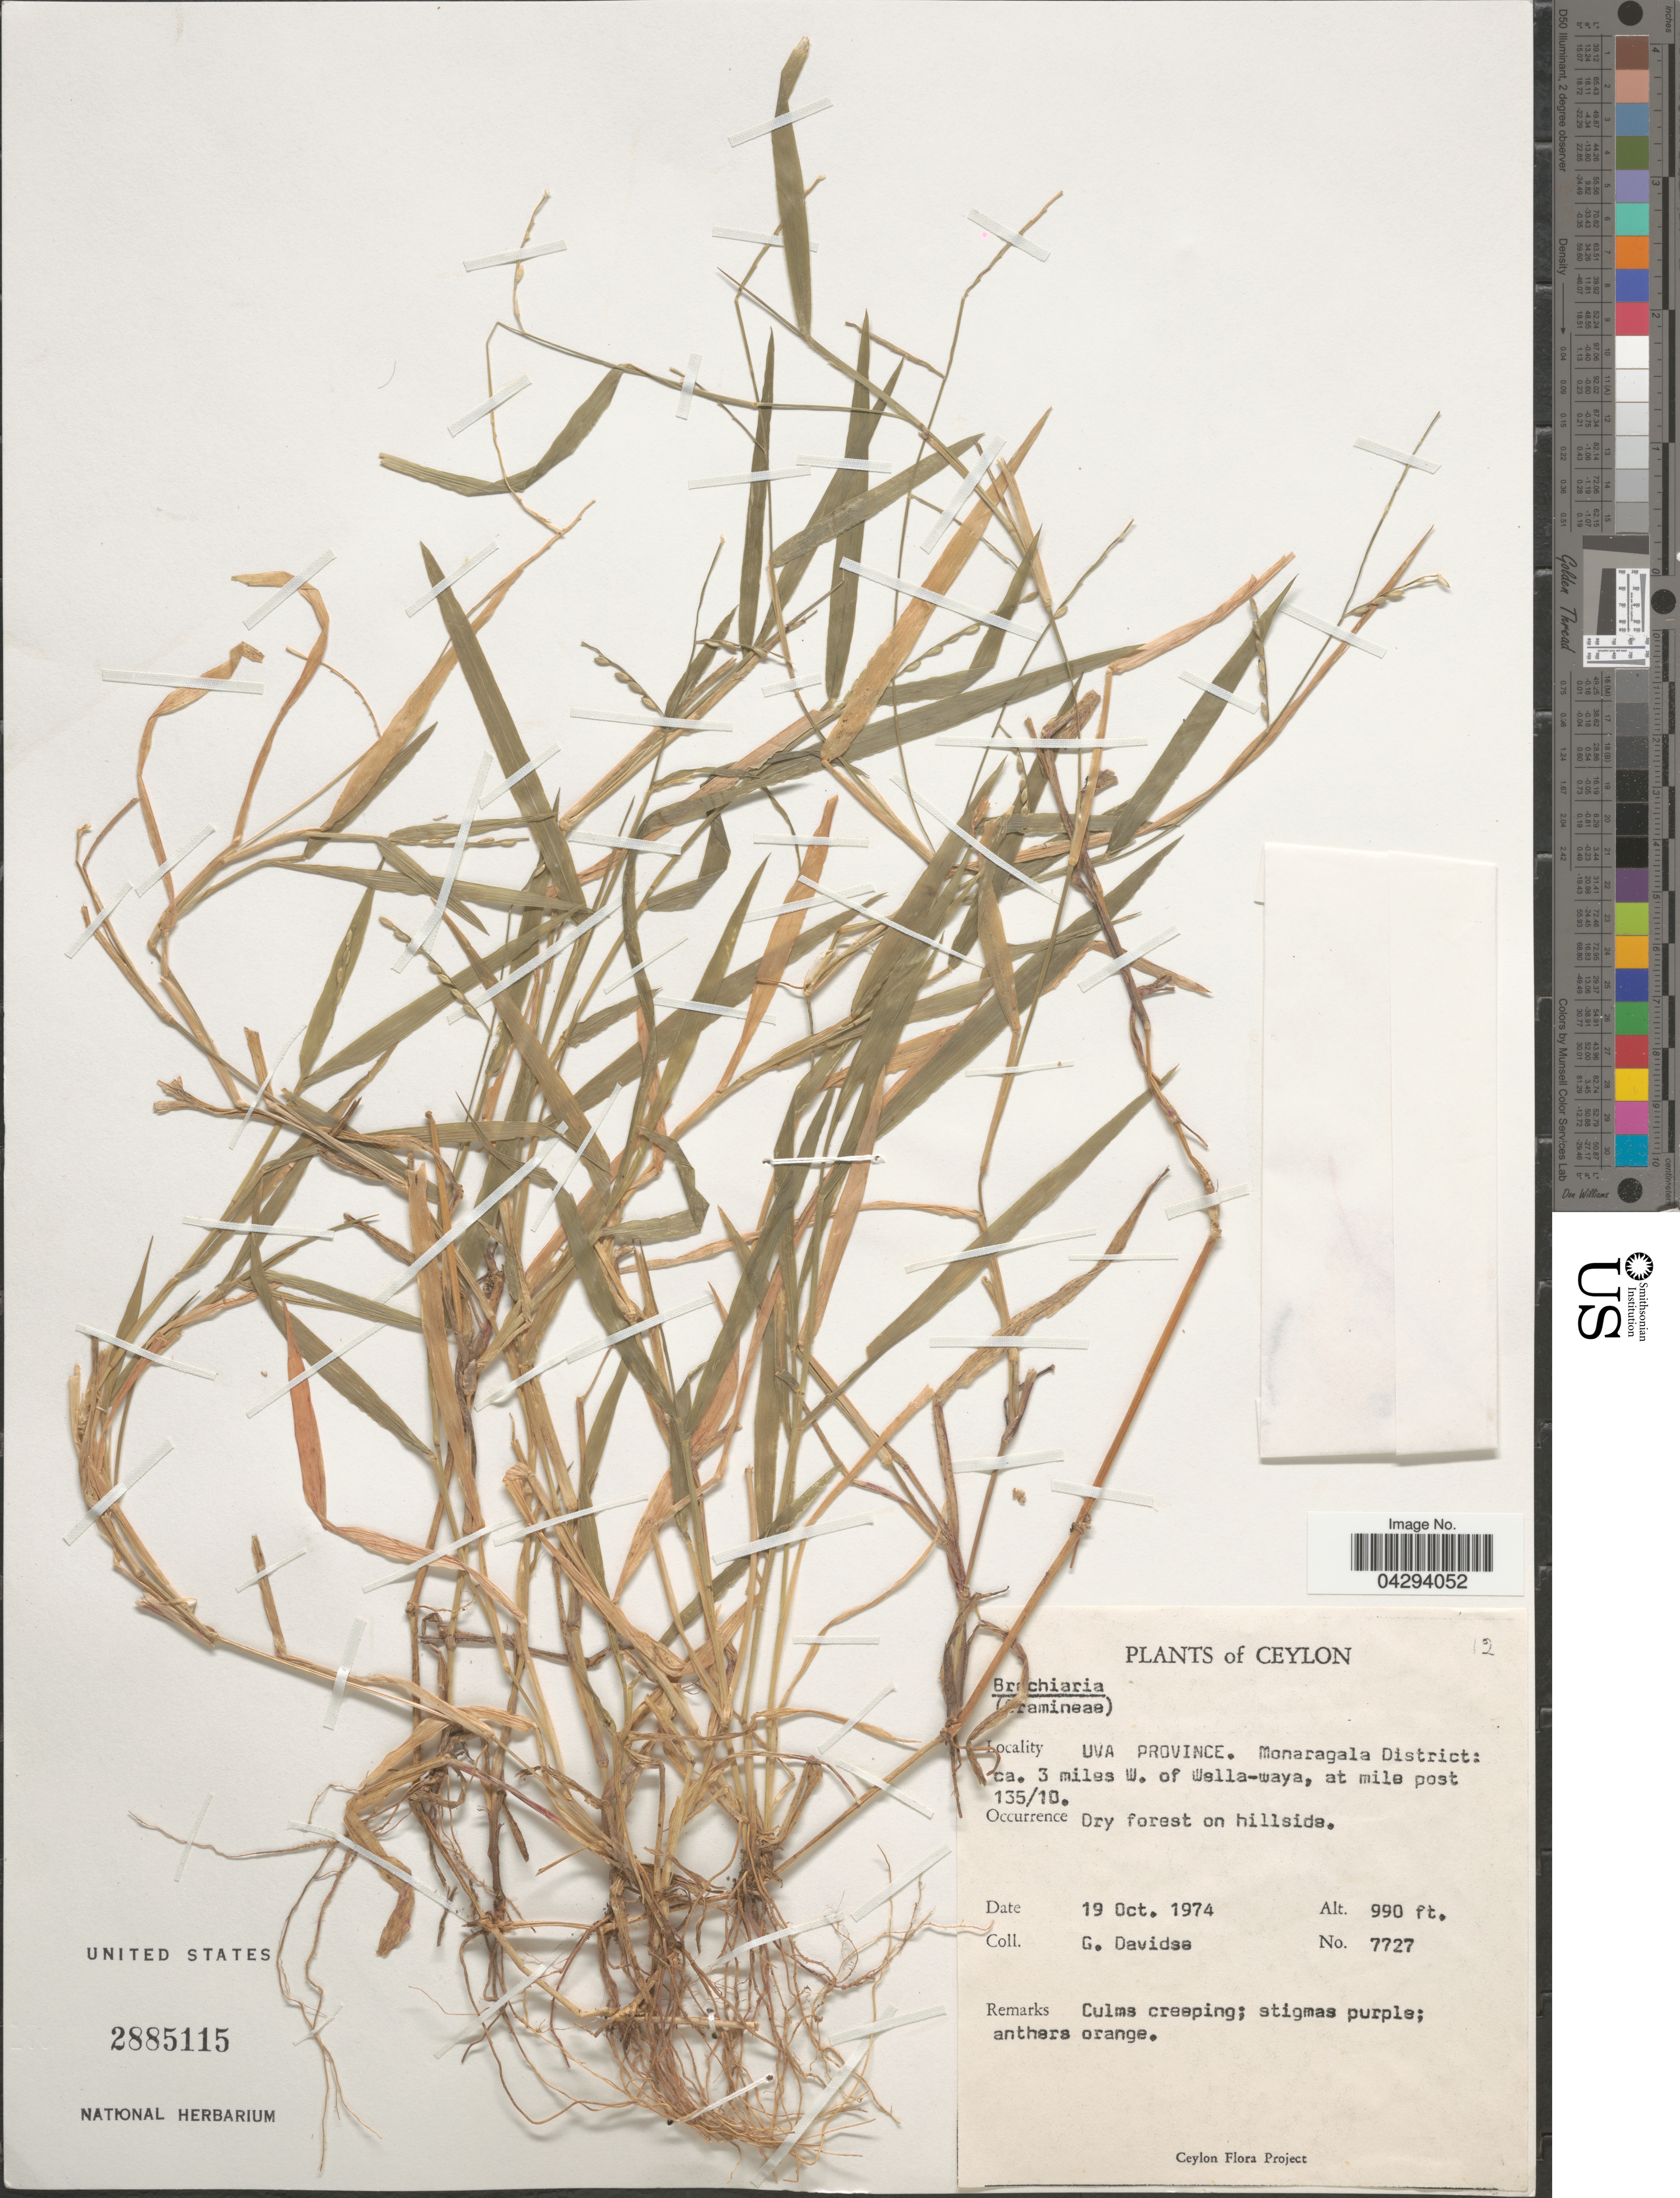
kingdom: Plantae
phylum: Tracheophyta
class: Liliopsida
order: Poales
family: Poaceae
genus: Urochloa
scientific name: Urochloa sp.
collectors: G. Davidse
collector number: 7727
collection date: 1974-10-19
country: Sri Lanka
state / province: Uva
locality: Ceylon. Monaragala District: ca. 3 miles W. of Wella-waya, at mile post 135/10. Dry forest on hillside.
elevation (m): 302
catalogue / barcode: US 2885115